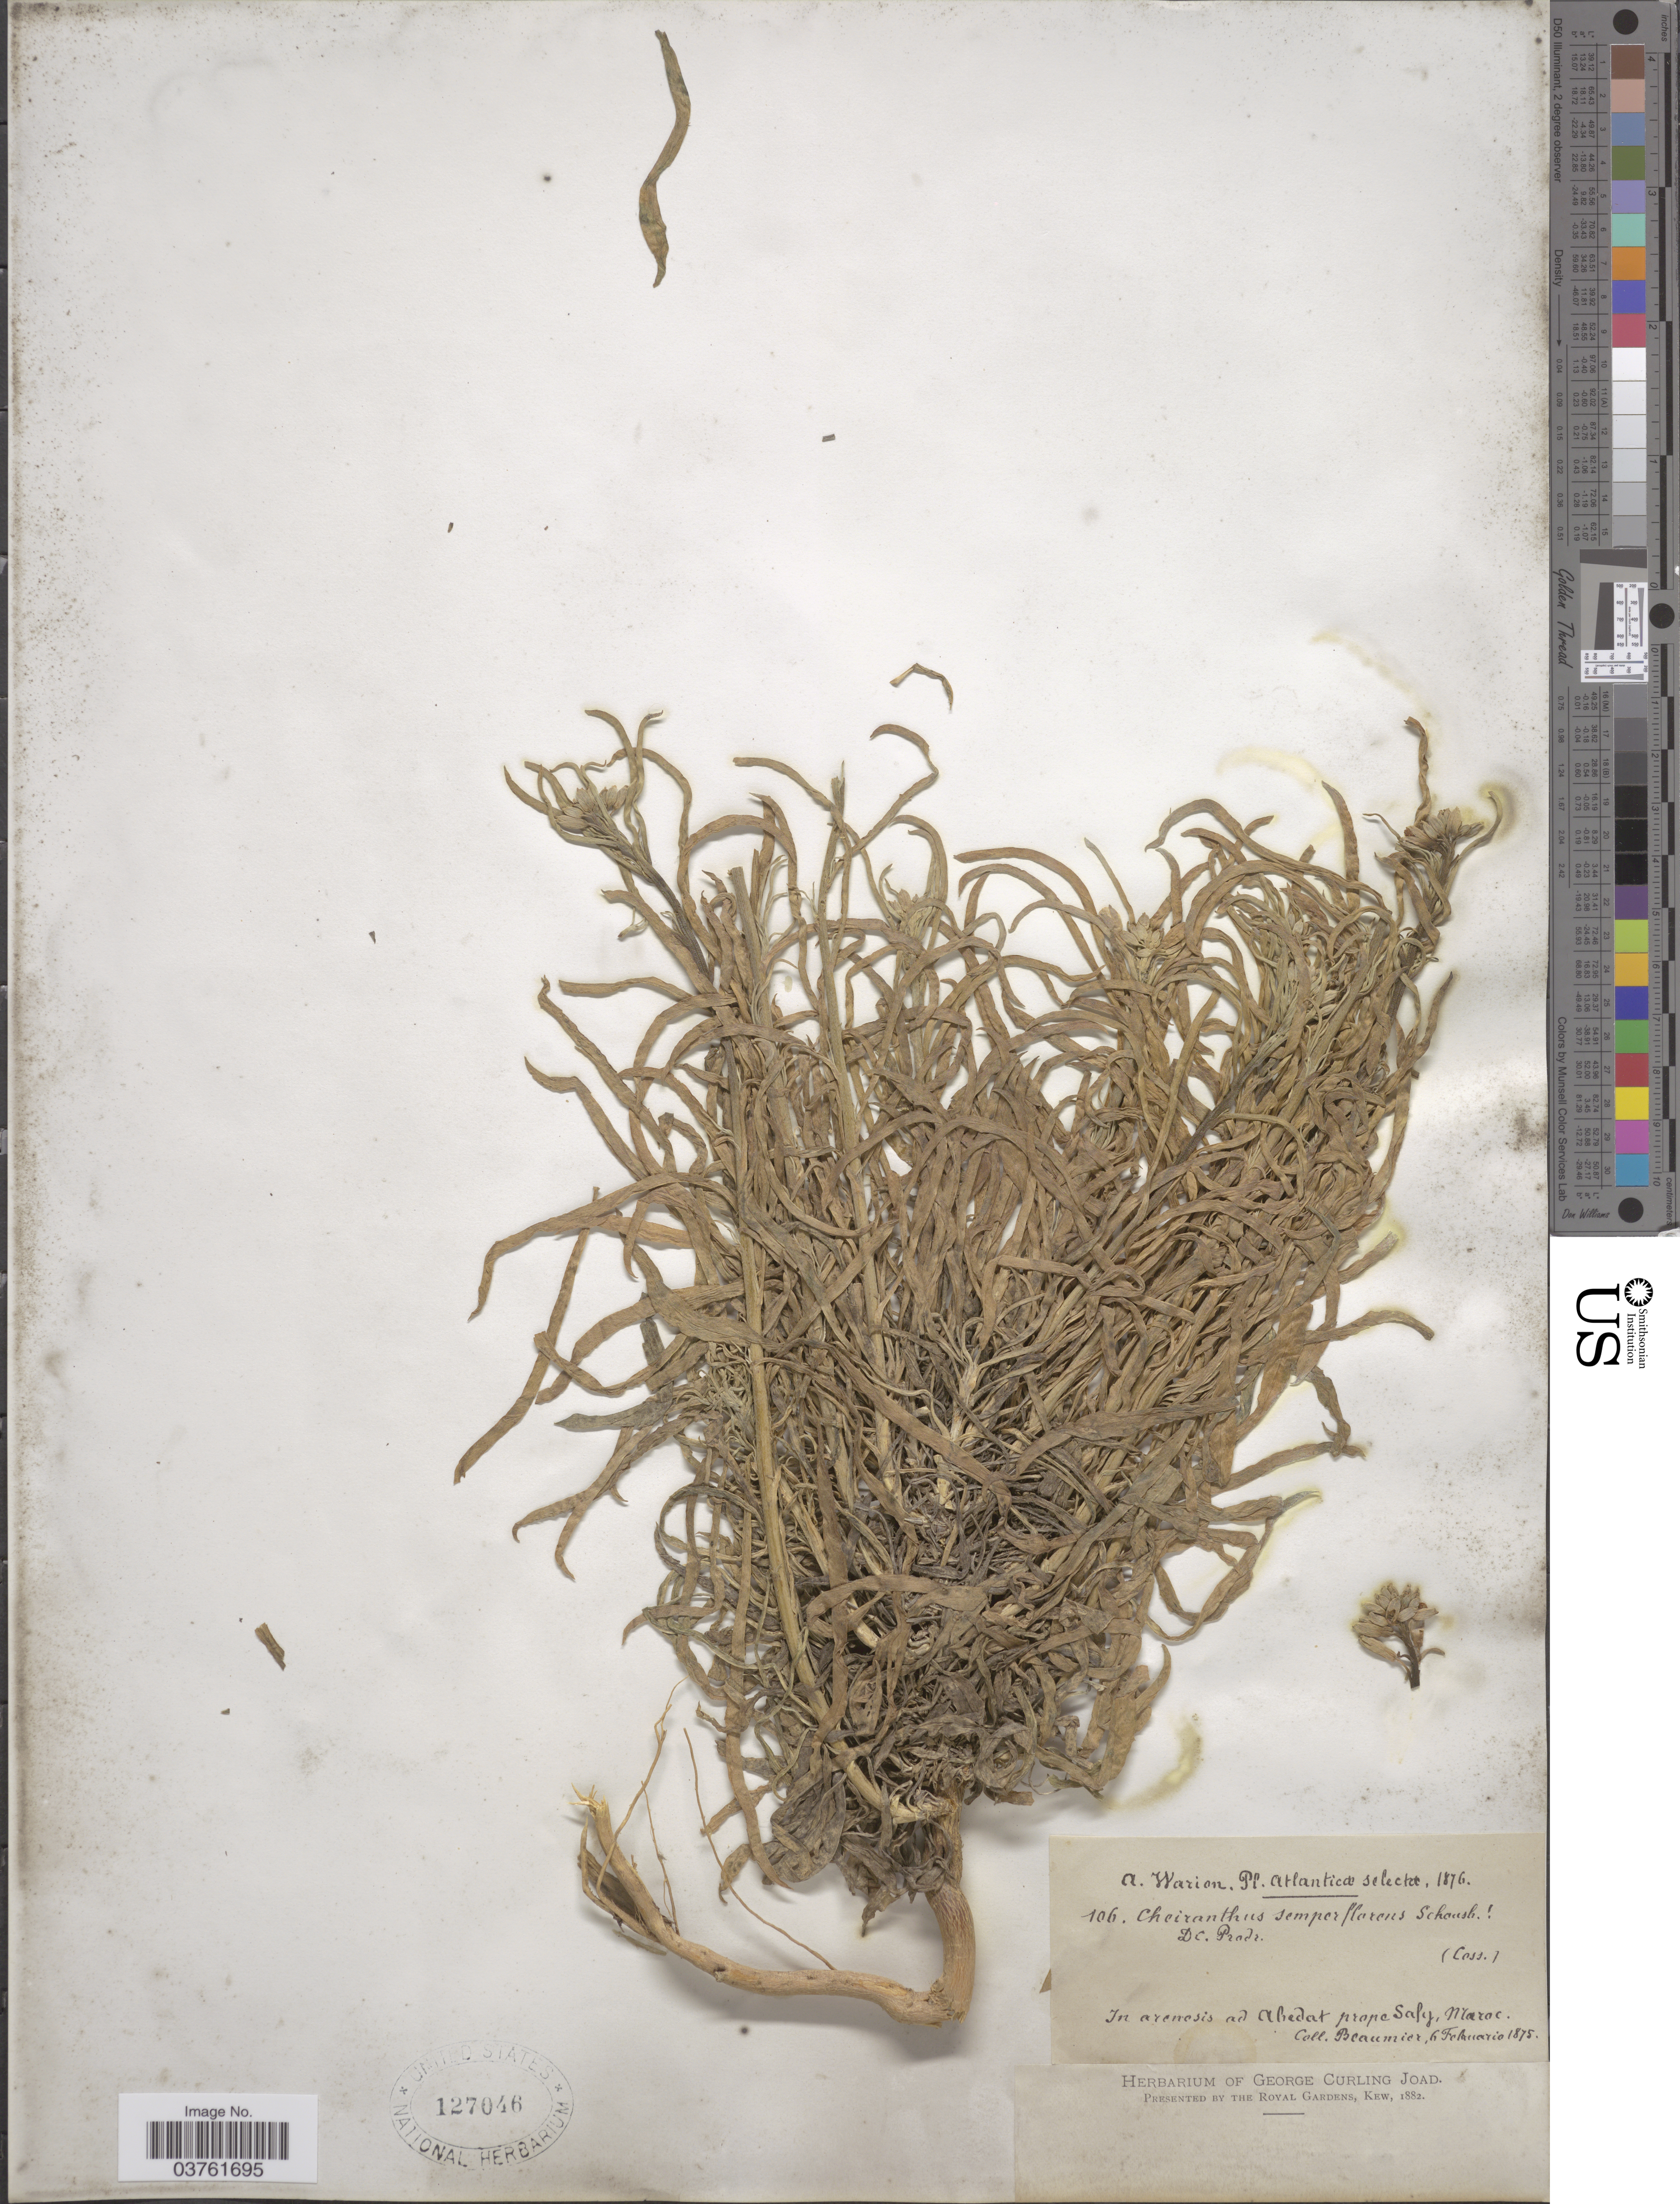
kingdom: Plantae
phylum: Tracheophyta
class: Magnoliopsida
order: Brassicales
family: Brassicaceae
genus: Cheiranthus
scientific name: Cheiranthus semperflorens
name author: Schousb.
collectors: M. Beaumier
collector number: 106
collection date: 1875-02-06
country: Morocco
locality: In arenosis ad Abedat prope Safy.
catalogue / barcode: US 127046